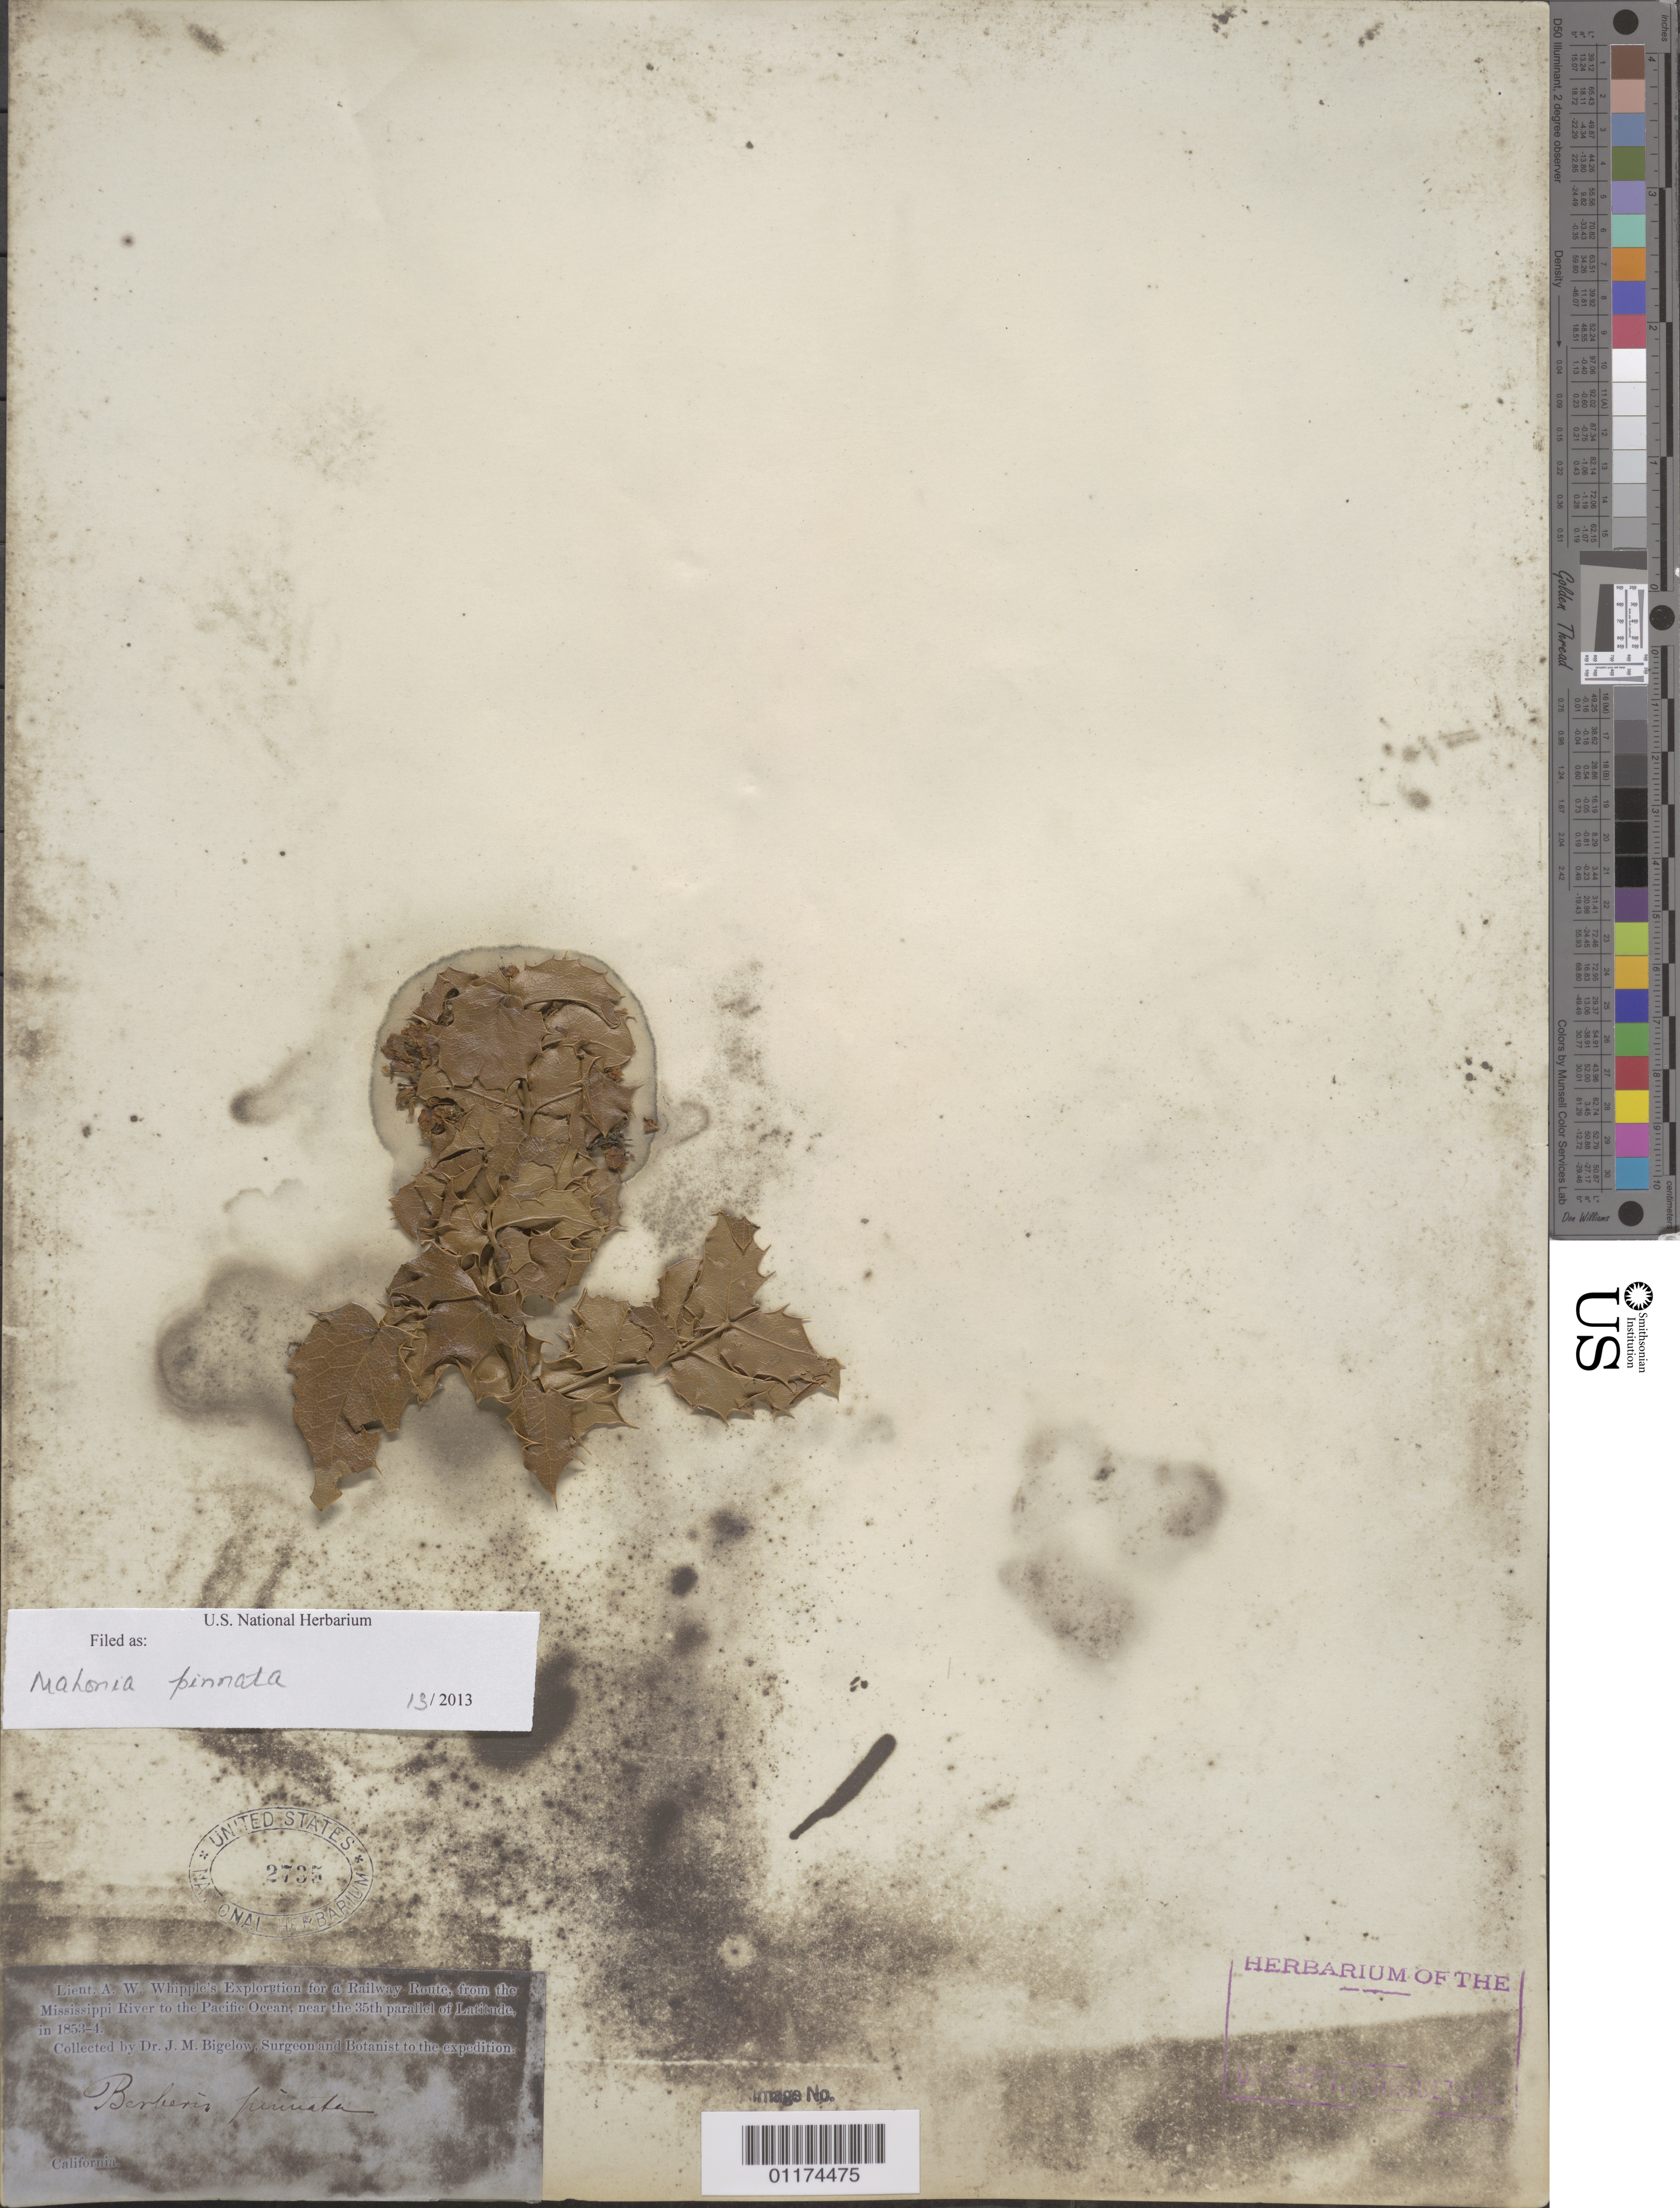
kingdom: Plantae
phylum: Tracheophyta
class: Magnoliopsida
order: Ranunculales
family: Berberidaceae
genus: Mahonia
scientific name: Mahonia pinnata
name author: (Lag.) Fedde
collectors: J. M. Bigelow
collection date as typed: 1853 to -- --- 1854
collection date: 1853/1854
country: United States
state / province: California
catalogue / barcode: US 2735